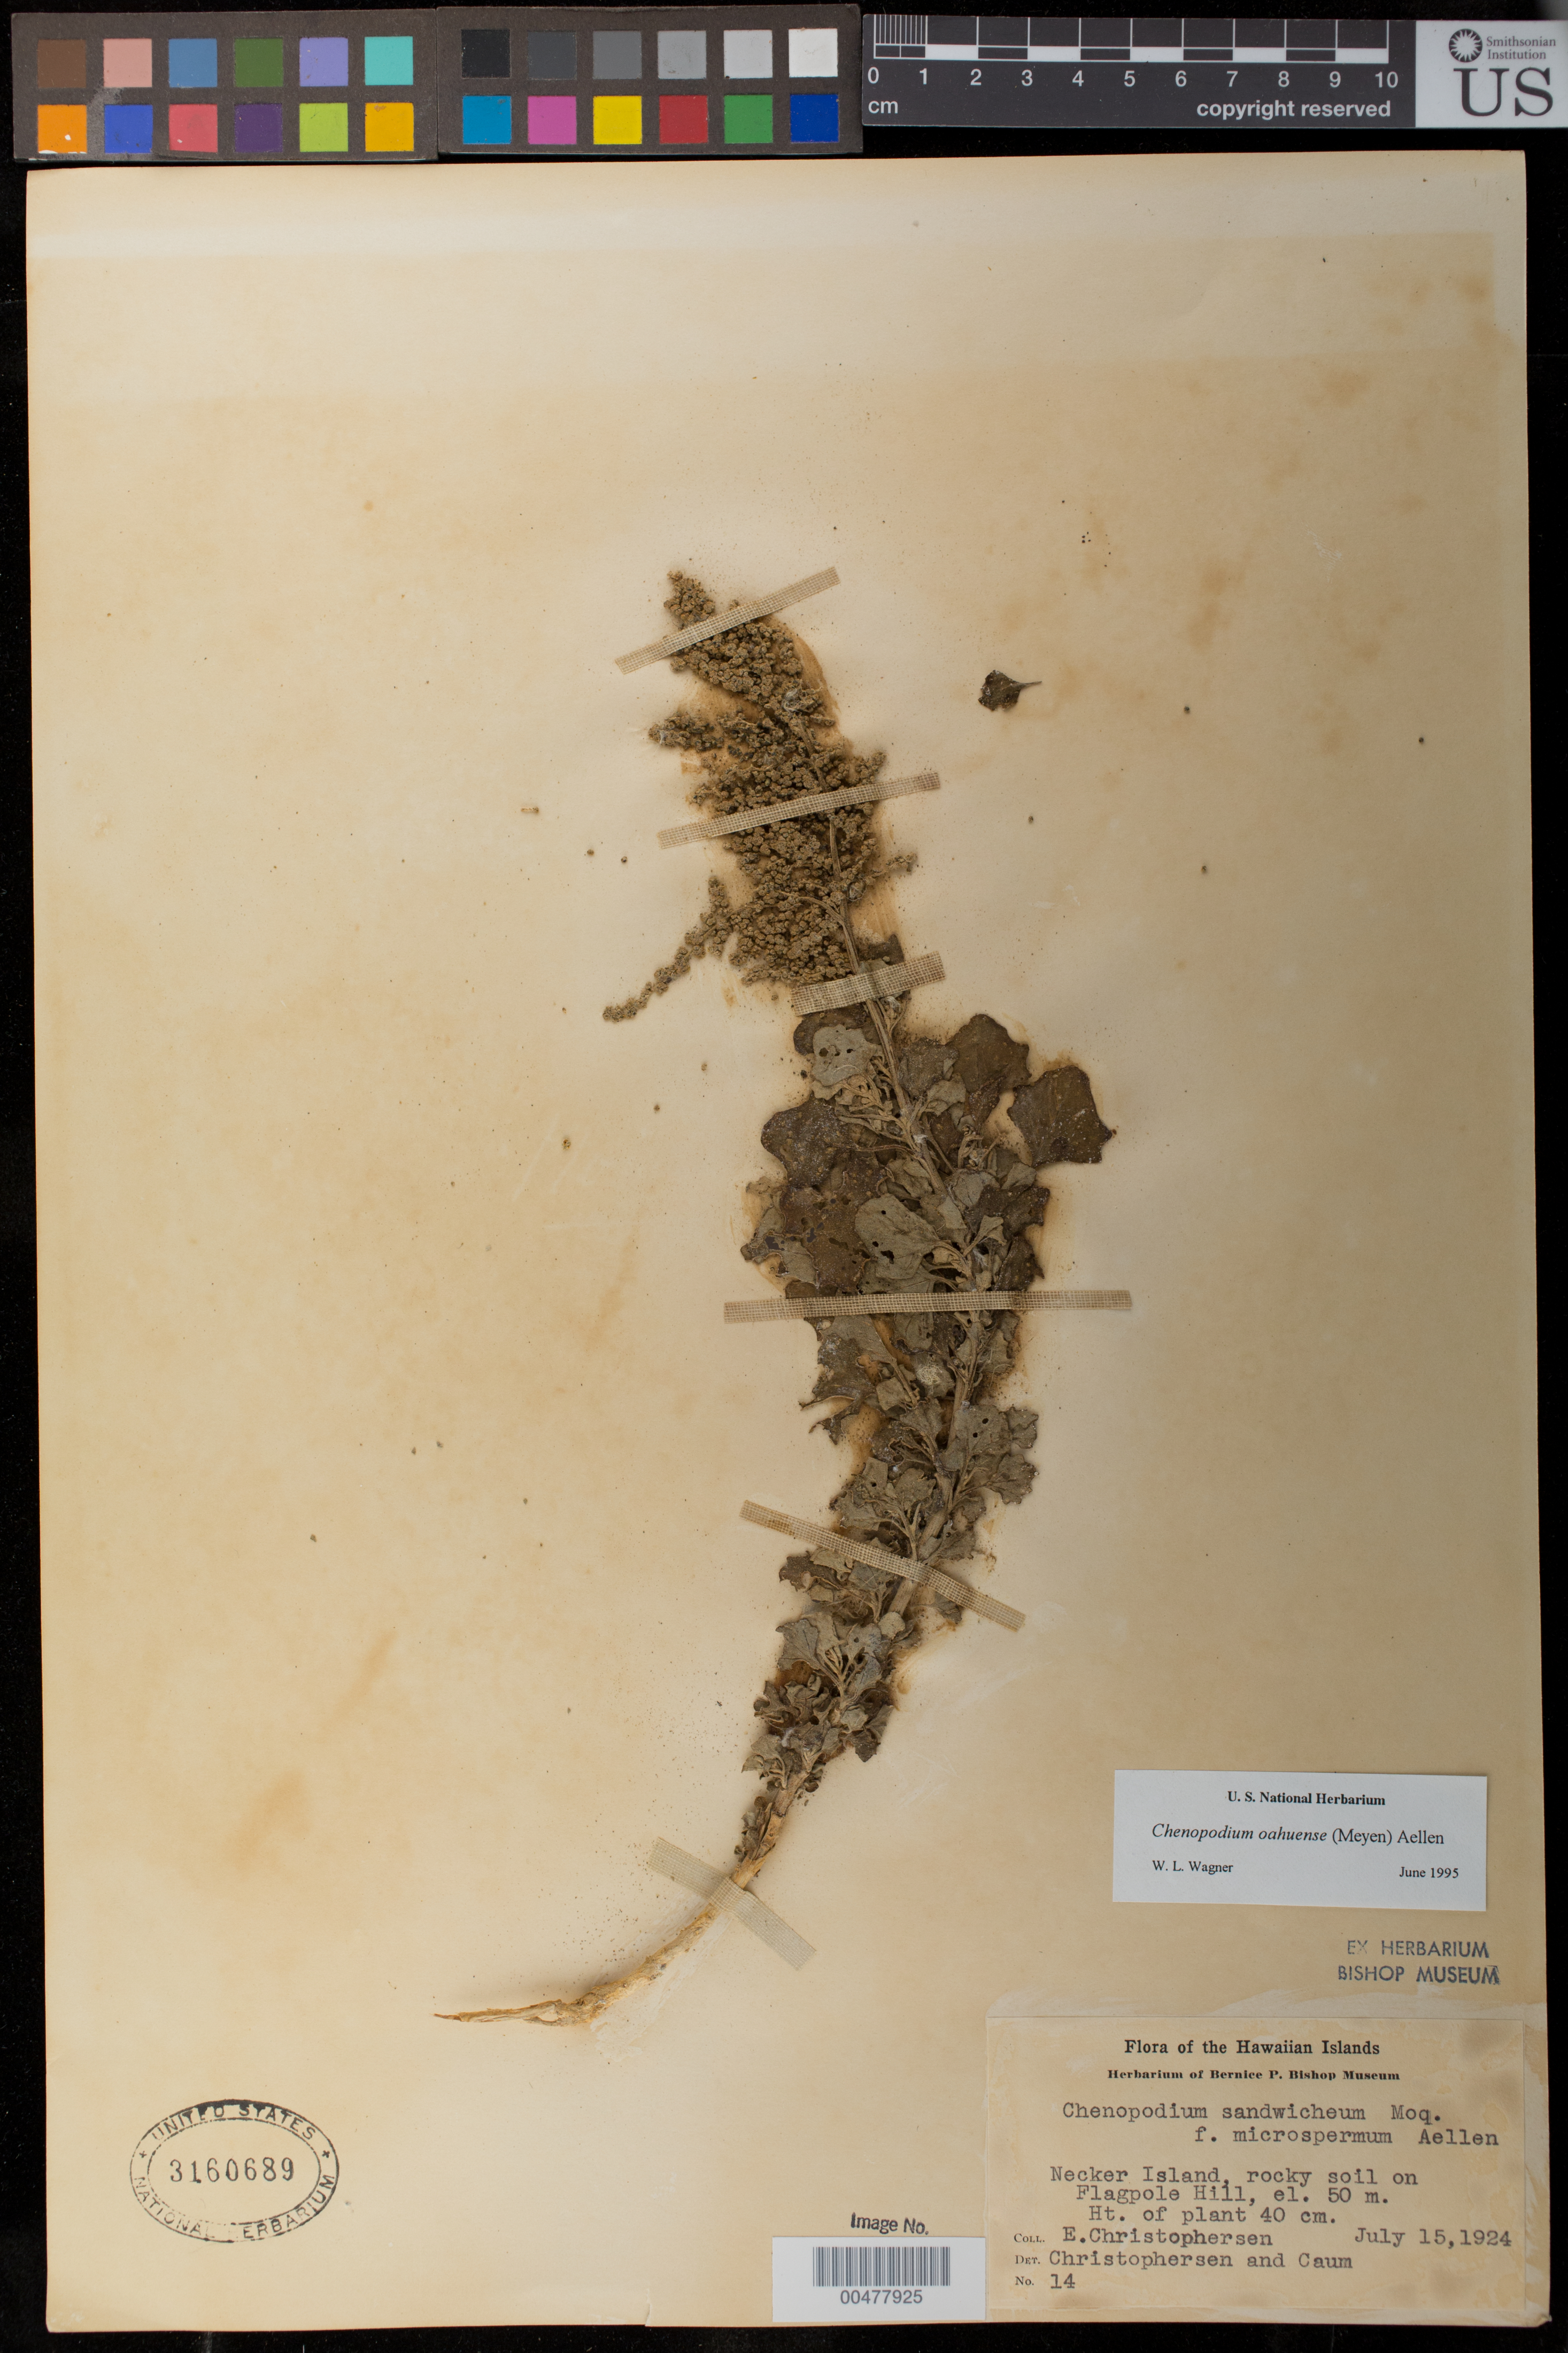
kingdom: Plantae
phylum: Tracheophyta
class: Magnoliopsida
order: Caryophyllales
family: Amaranthaceae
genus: Chenopodium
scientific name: Chenopodium oahuense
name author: (Meyen) Aellen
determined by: Wagner, W. L., (BOT), Smithsonian Institution - National Museum of Natural History (UNITED STATES)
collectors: E. Christophersen & E. L. Caum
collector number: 14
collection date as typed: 15 Jul 1924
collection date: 1924-07-15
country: United States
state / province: Hawaii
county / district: Honolulu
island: Necker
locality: Flagpole Hill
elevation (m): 50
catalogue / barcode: US 3160689